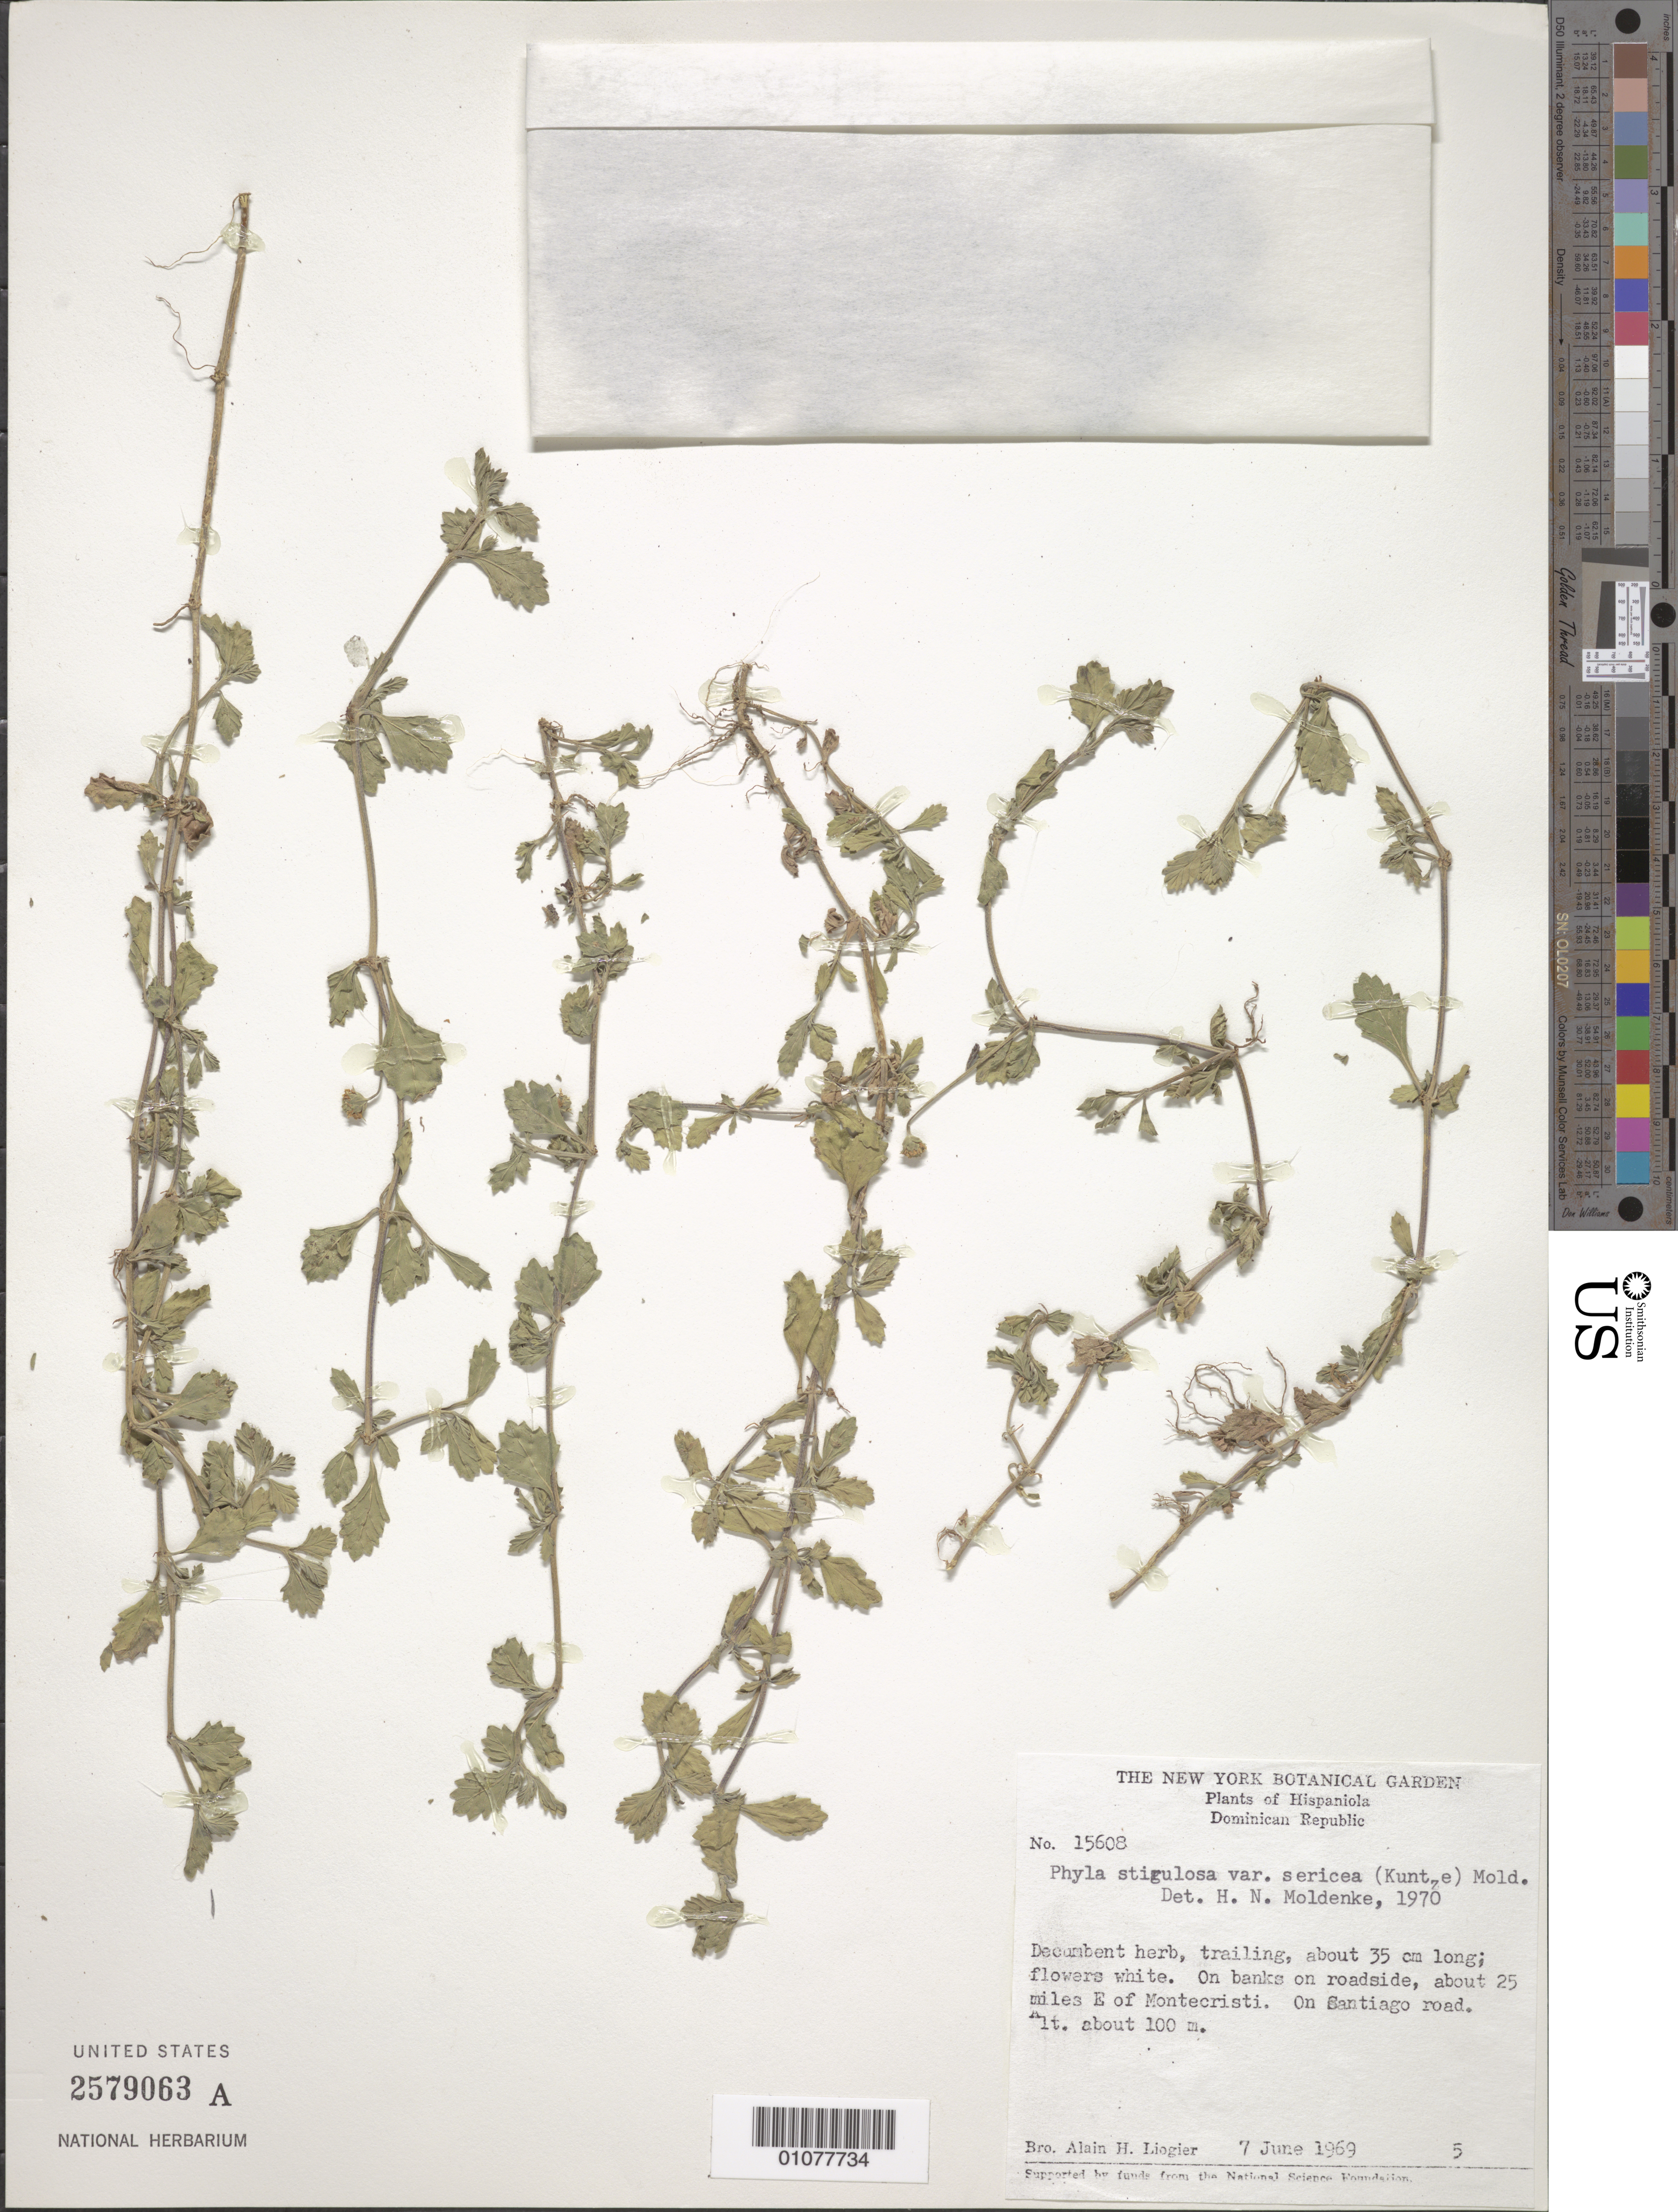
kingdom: Plantae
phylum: Tracheophyta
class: Magnoliopsida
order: Lamiales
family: Verbenaceae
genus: Phyla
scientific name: Phyla strigulosa var. sericea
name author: (Kuntze) Moldenke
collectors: A. H. Liogier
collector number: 15608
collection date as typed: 07 Jun 1969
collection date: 1969-06-07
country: Dominican Republic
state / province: Monte Cristi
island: Hispaniola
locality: Monecristi, about 25 mi. E of. On Santiago Road.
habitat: On banks on roadside.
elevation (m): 100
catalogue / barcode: US 2579063A